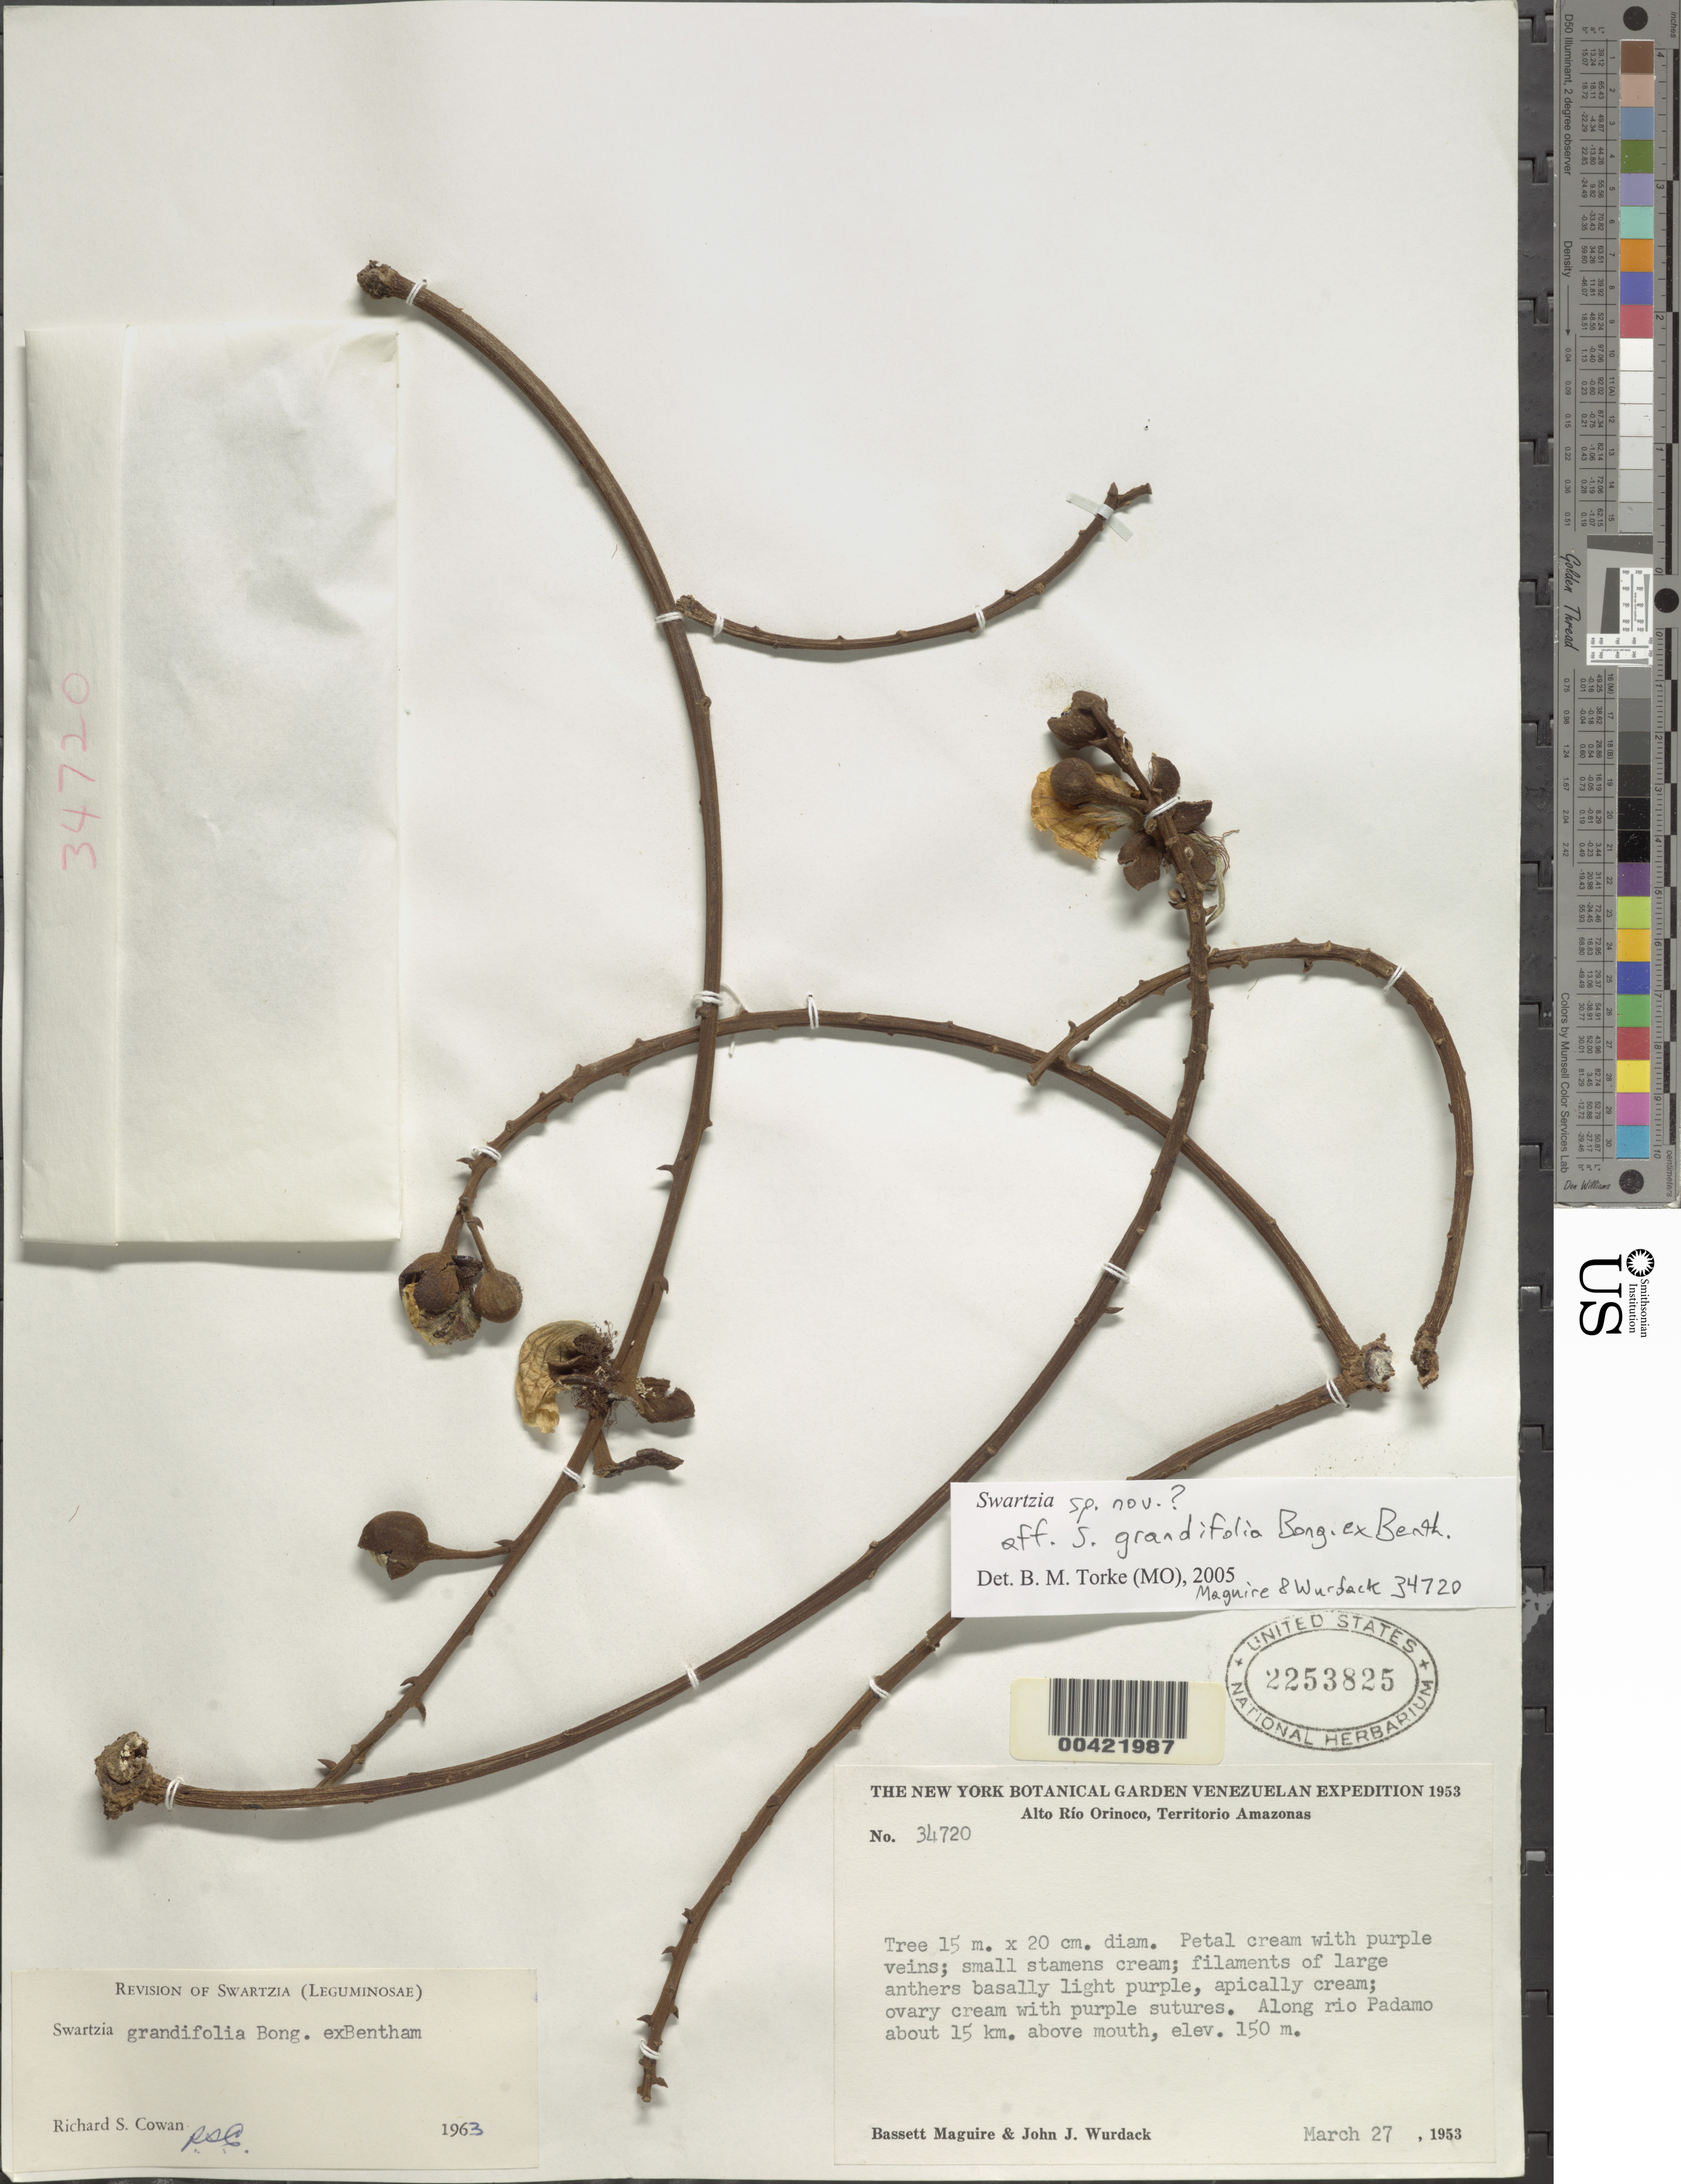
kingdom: Plantae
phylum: Tracheophyta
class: Magnoliopsida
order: Fabales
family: Fabaceae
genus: Swartzia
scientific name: Swartzia sp. nov. aff. grandifolia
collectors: B. Maguire & J. J. Wurdack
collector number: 34720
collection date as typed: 27 Mar 1953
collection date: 1953-03-27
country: Venezuela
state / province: Amazonas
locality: Rio Padamo, ca. 15 km above mouth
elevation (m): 150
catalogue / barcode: US 2253825